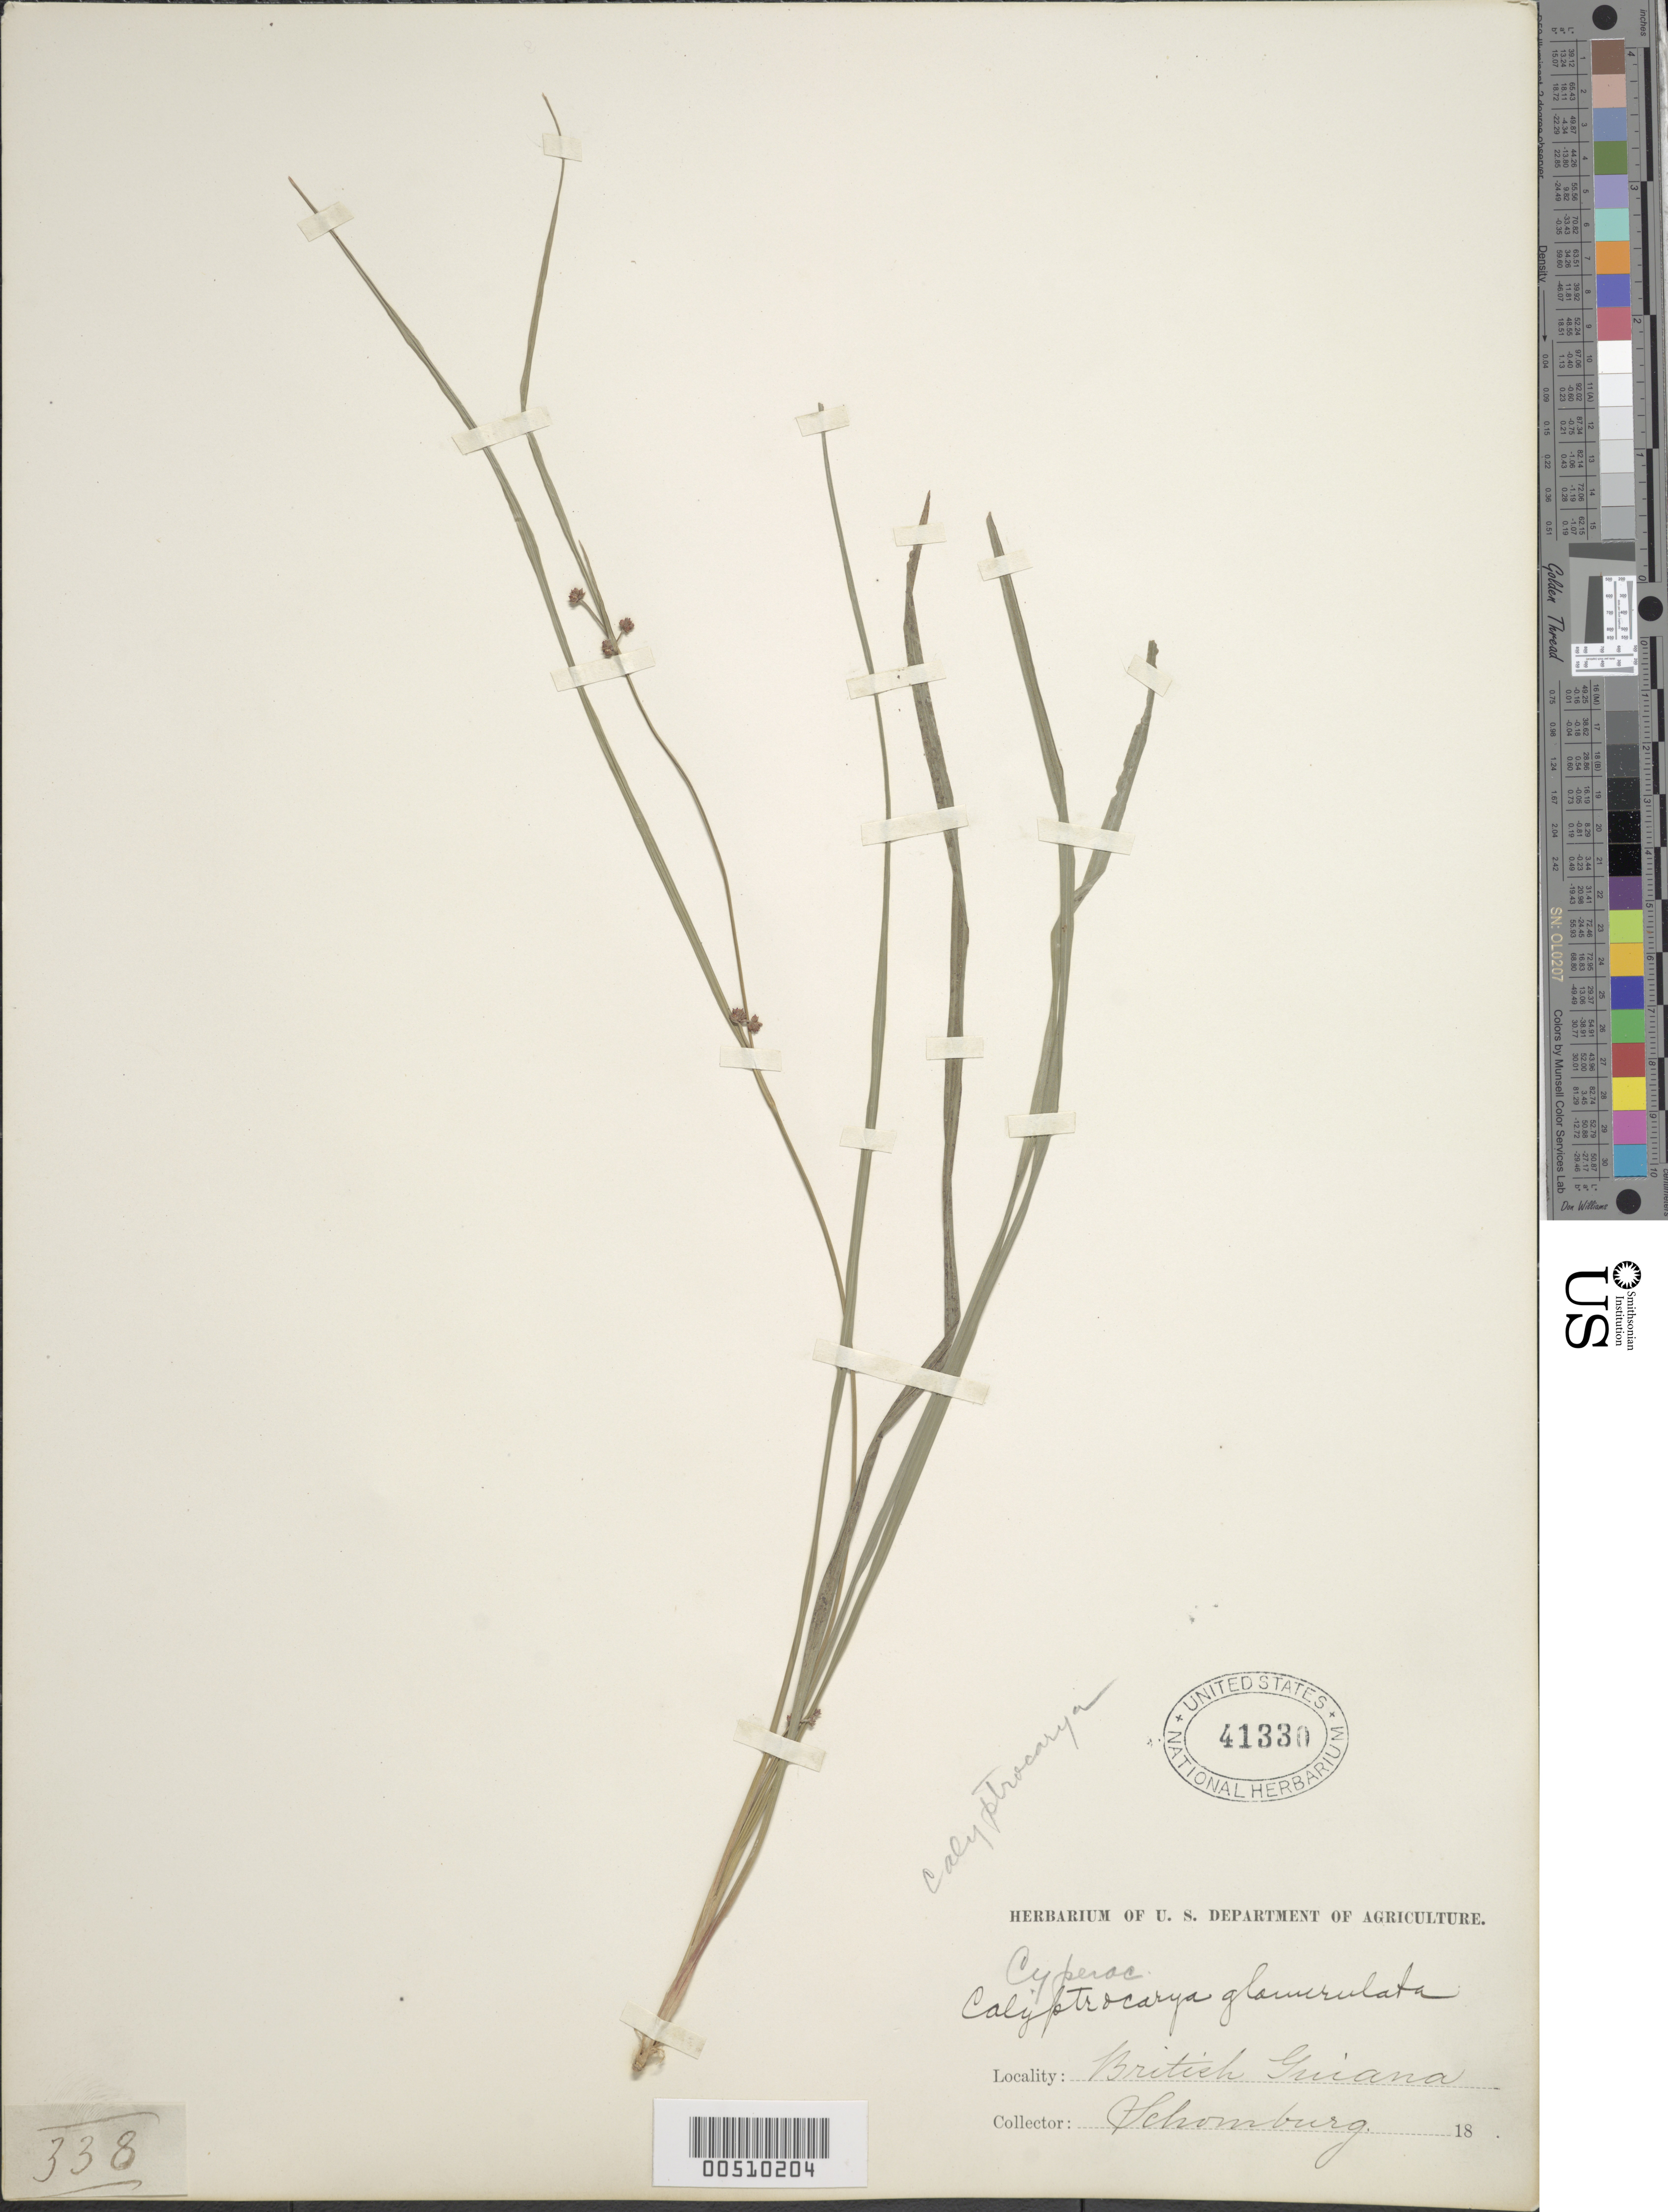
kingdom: Plantae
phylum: Tracheophyta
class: Liliopsida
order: Poales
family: Cyperaceae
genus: Calyptrocarya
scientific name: Calyptrocarya glomerulata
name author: (Brongn.) Urb.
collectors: M. R. Schomburgk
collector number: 338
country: Guyana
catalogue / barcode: US 41330